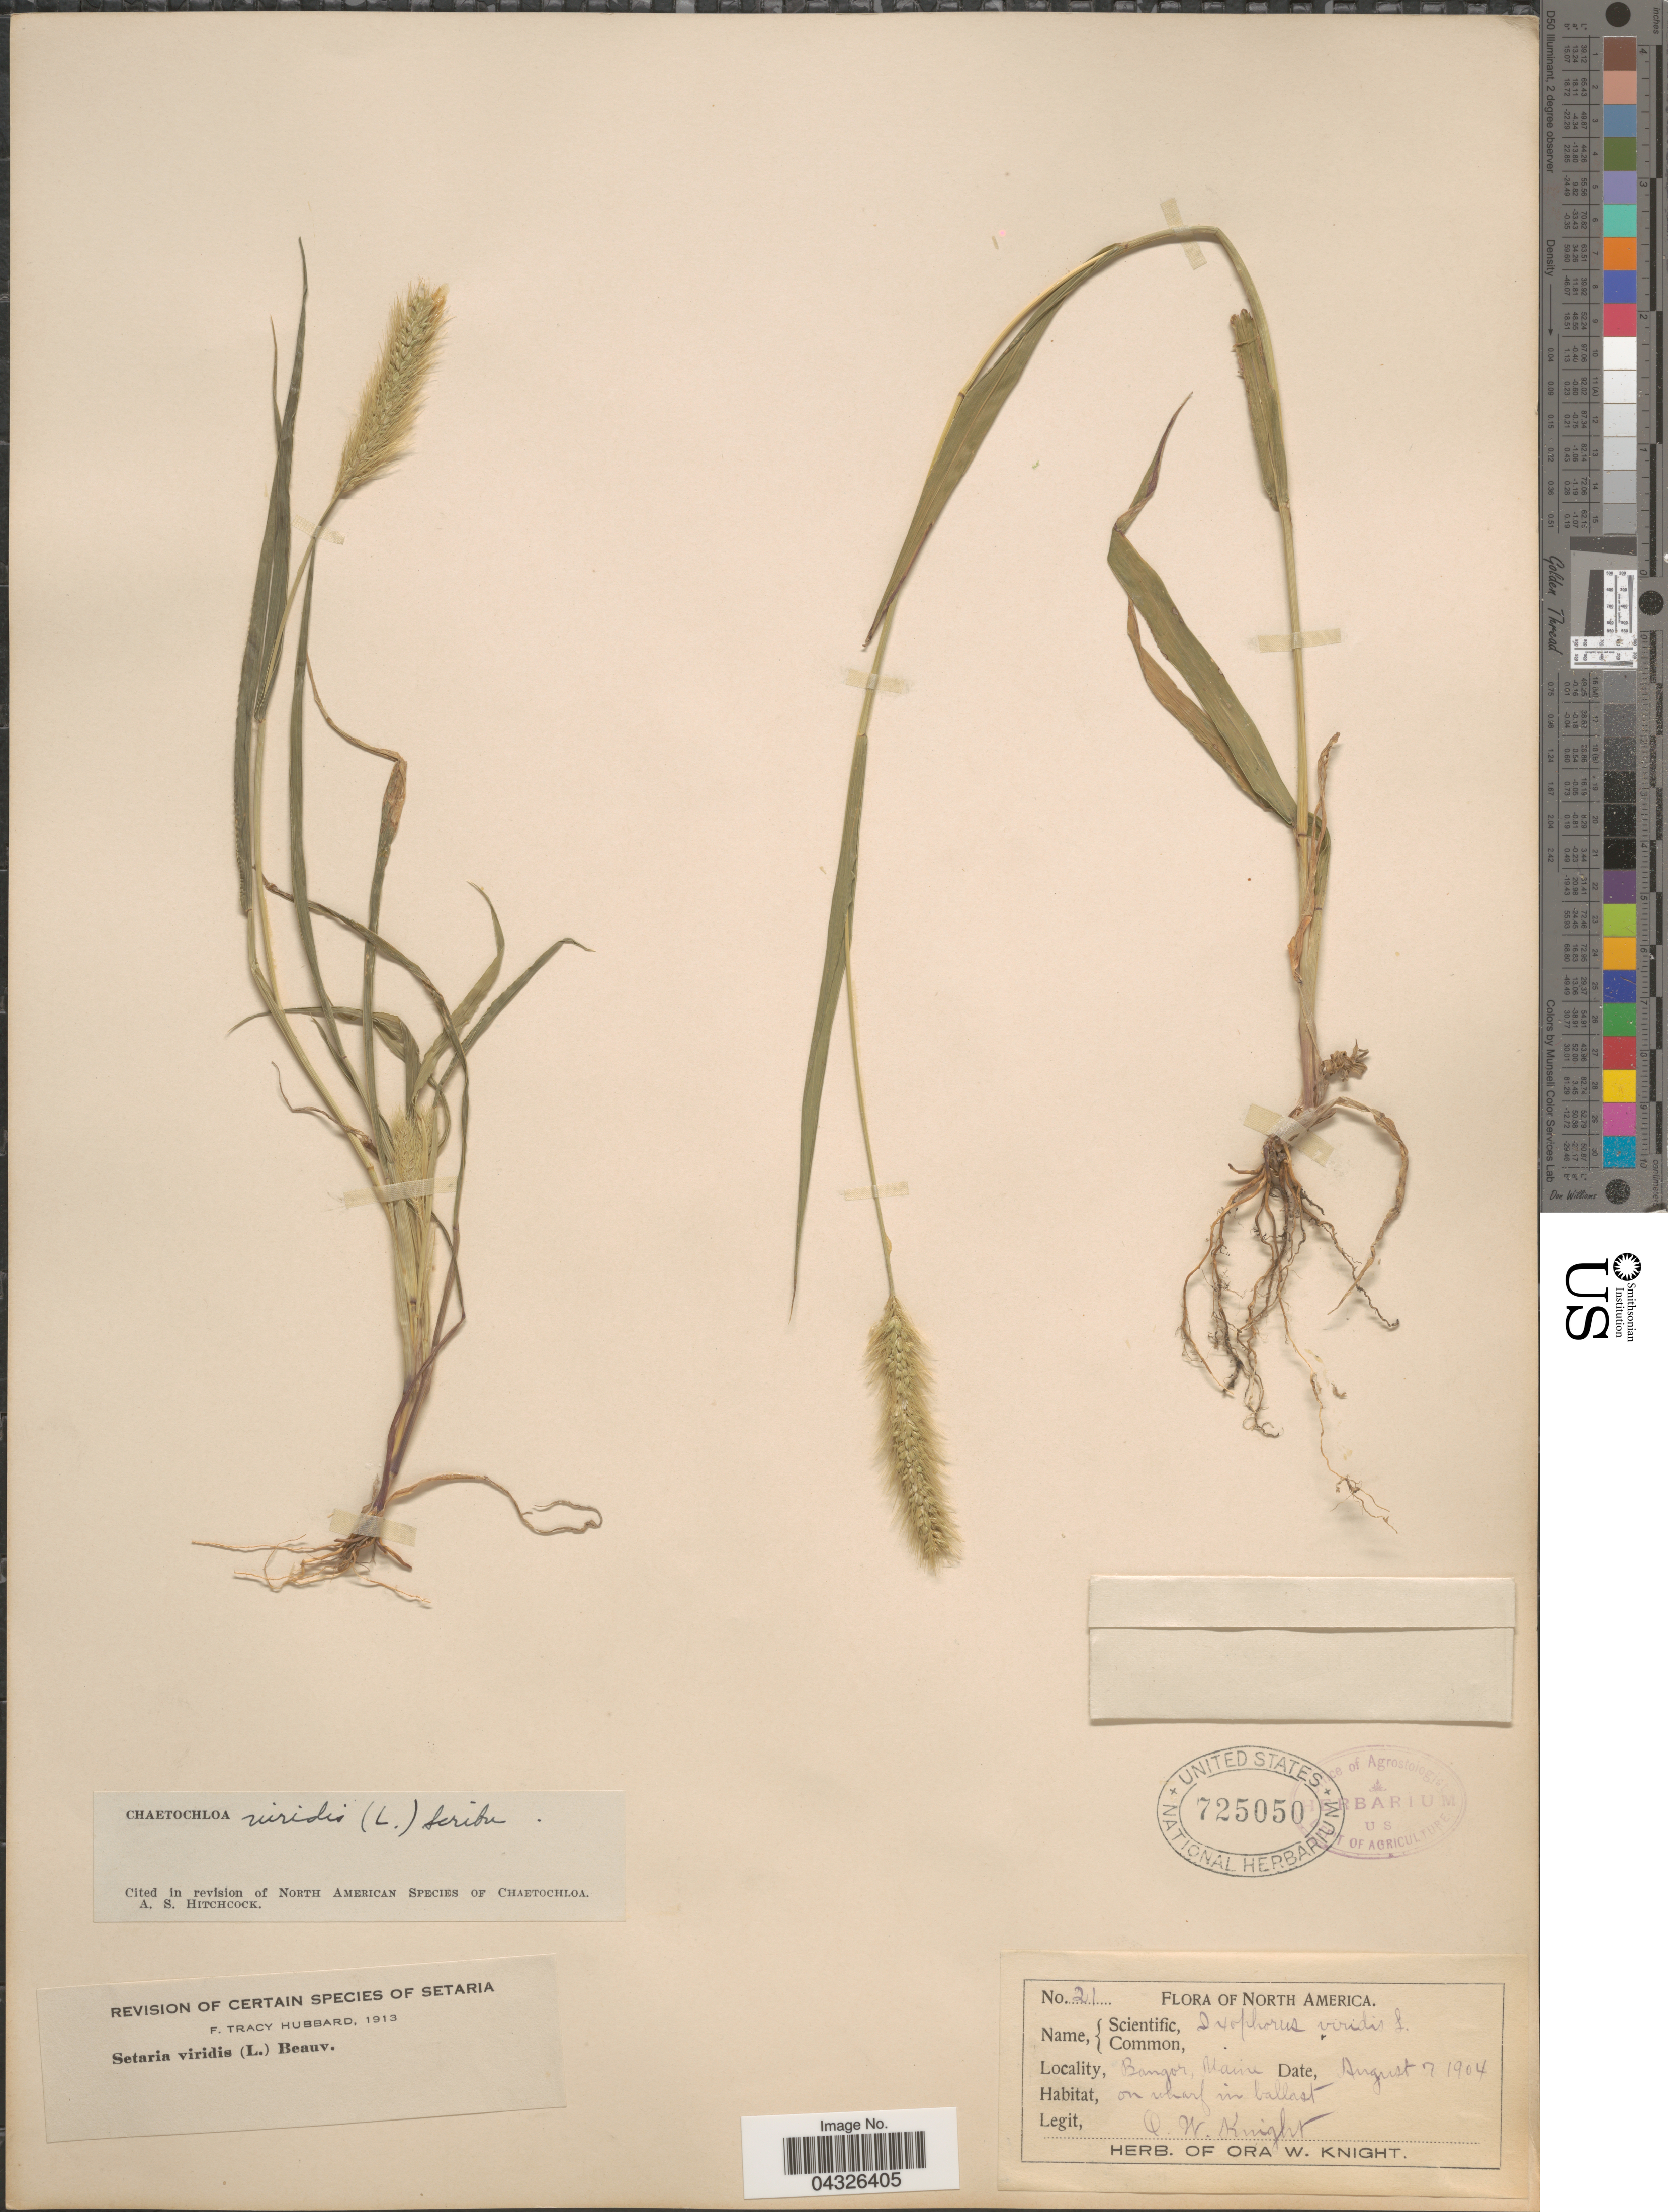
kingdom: Plantae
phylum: Tracheophyta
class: Liliopsida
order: Poales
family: Poaceae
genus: Setaria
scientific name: Setaria viridis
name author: (L.) P. Beauv.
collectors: O. Knight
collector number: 21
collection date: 1904-08-07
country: United States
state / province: Maine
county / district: Penobscot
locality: Bangor. On wharf ballast.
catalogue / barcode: US 725050